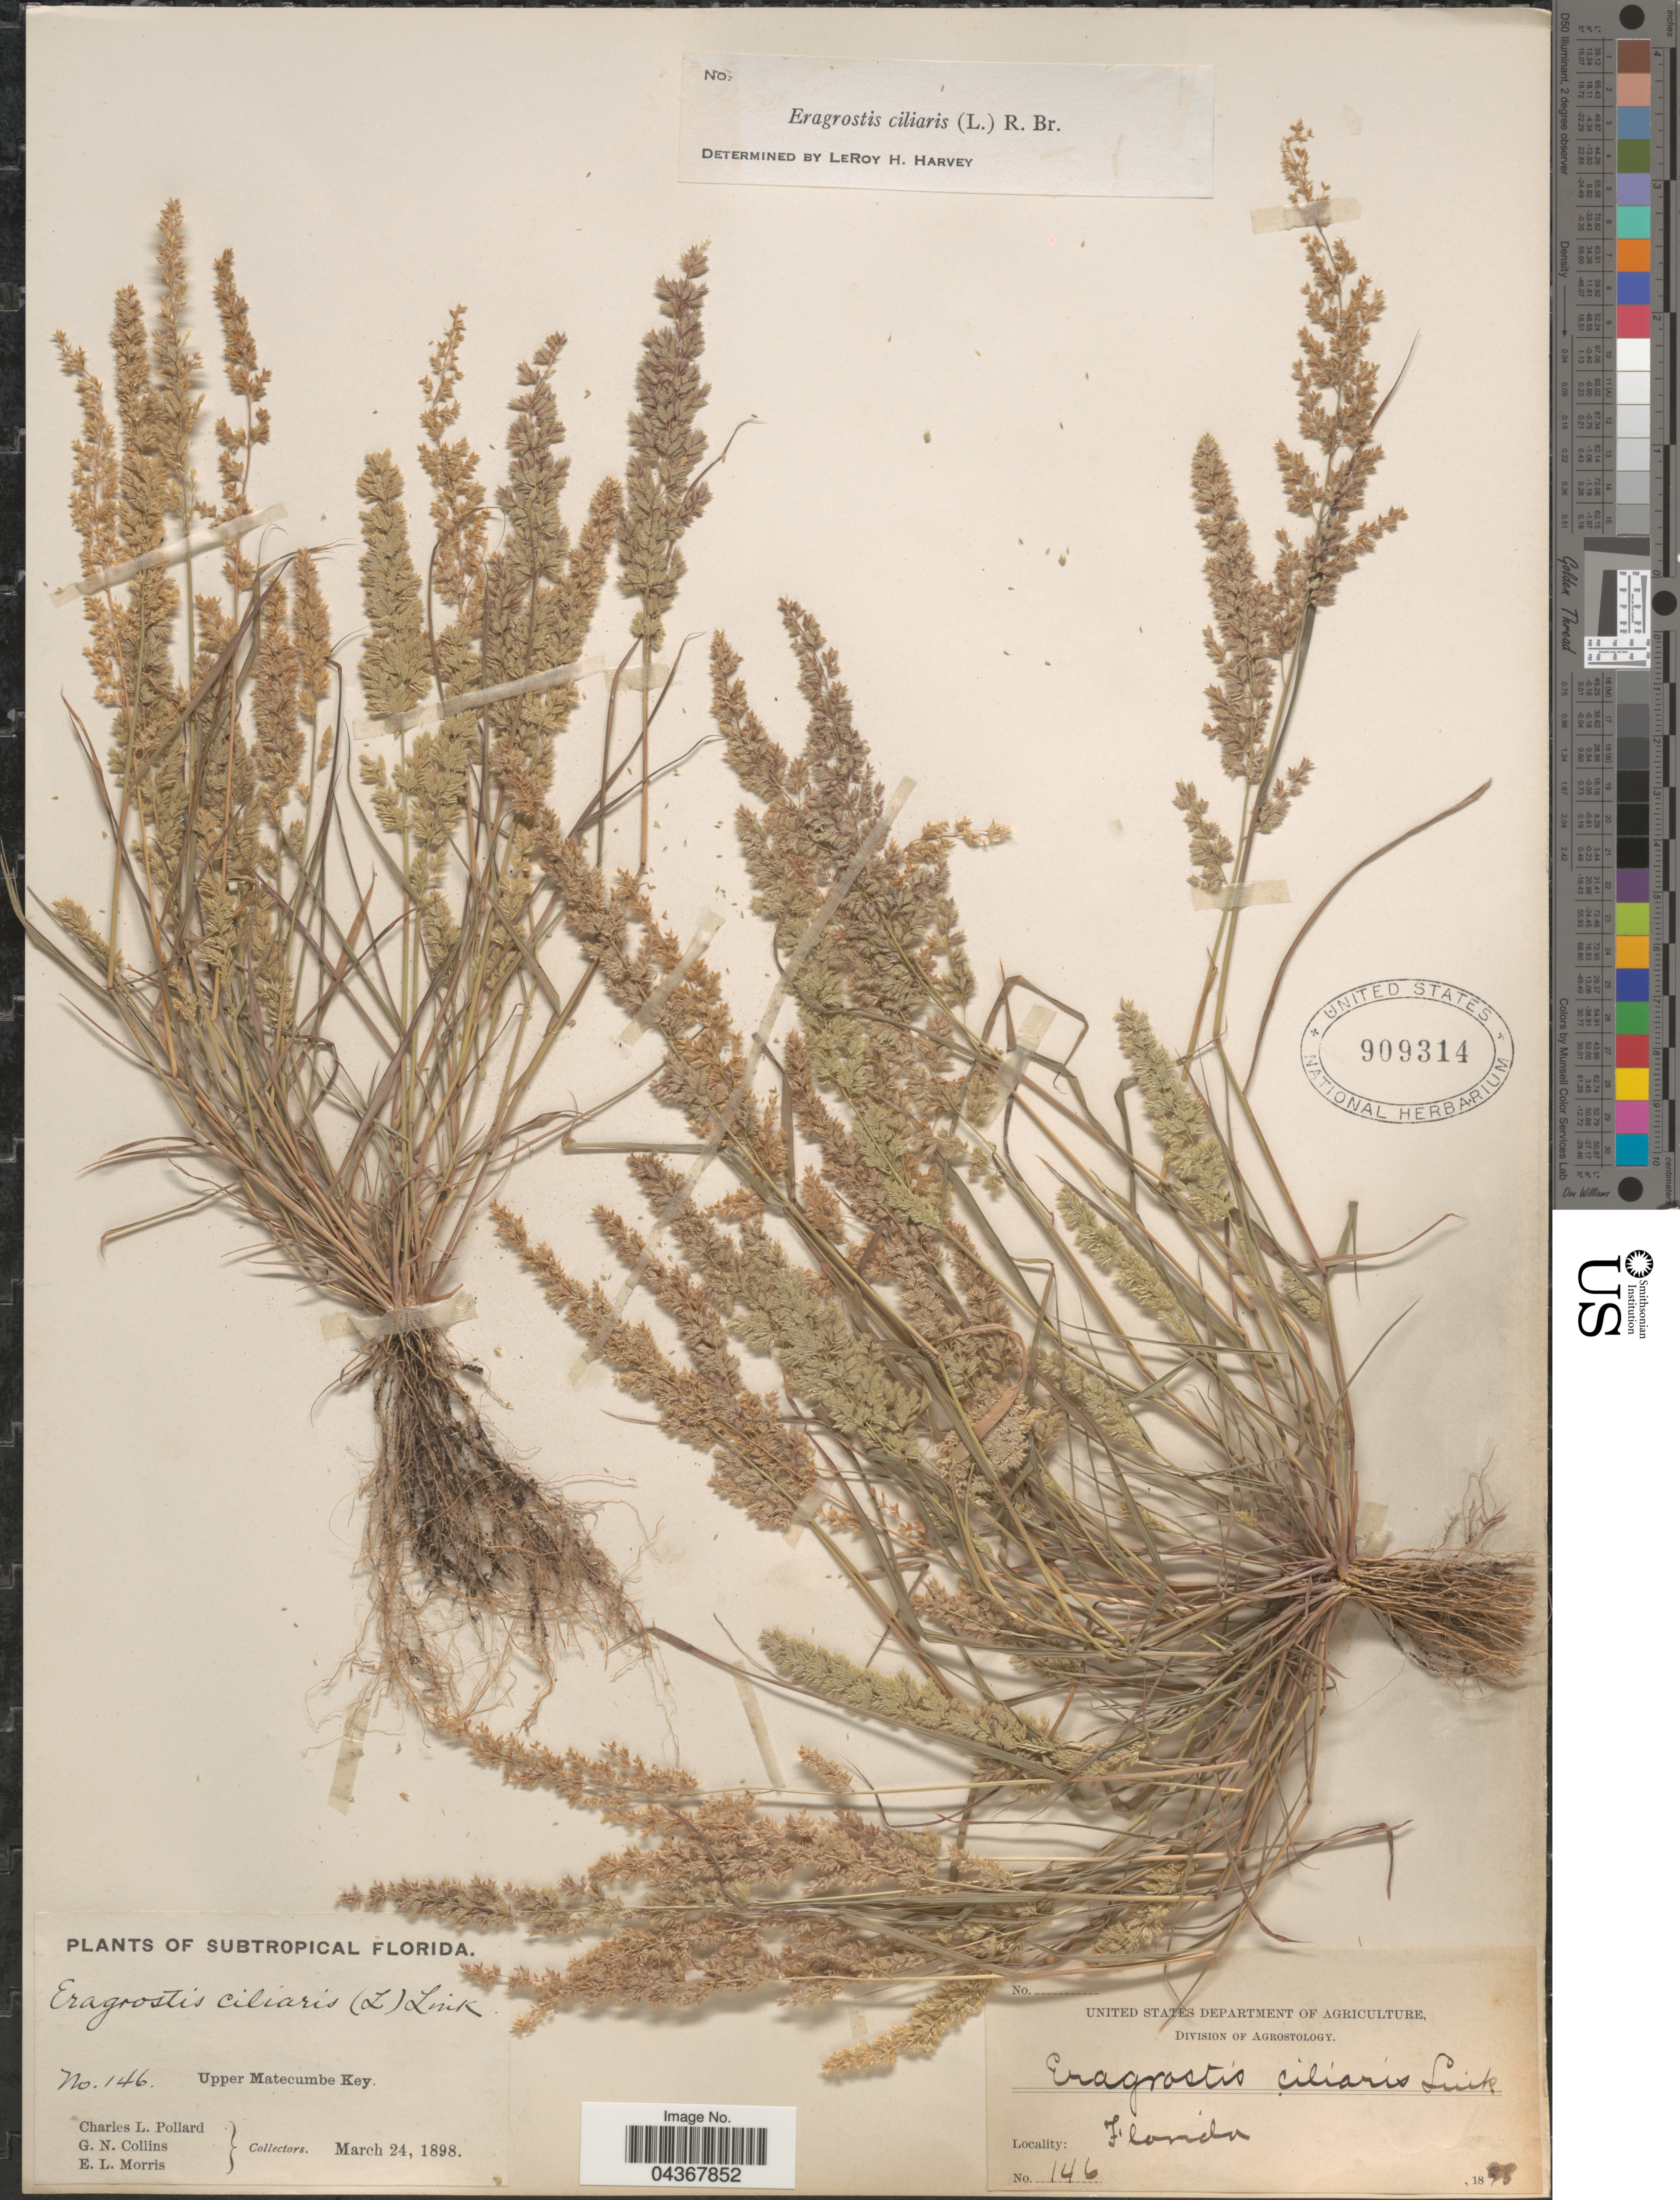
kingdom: Plantae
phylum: Tracheophyta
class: Liliopsida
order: Poales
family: Poaceae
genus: Eragrostis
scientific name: Eragrostis ciliaris var. laxa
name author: Kuntze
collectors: C. L. Pollard, G. Collins & E. Morris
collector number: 146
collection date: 1898-03-24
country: United States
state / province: Florida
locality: Subtropical Florida. Upper Matecumbe Key.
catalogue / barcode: US 909314